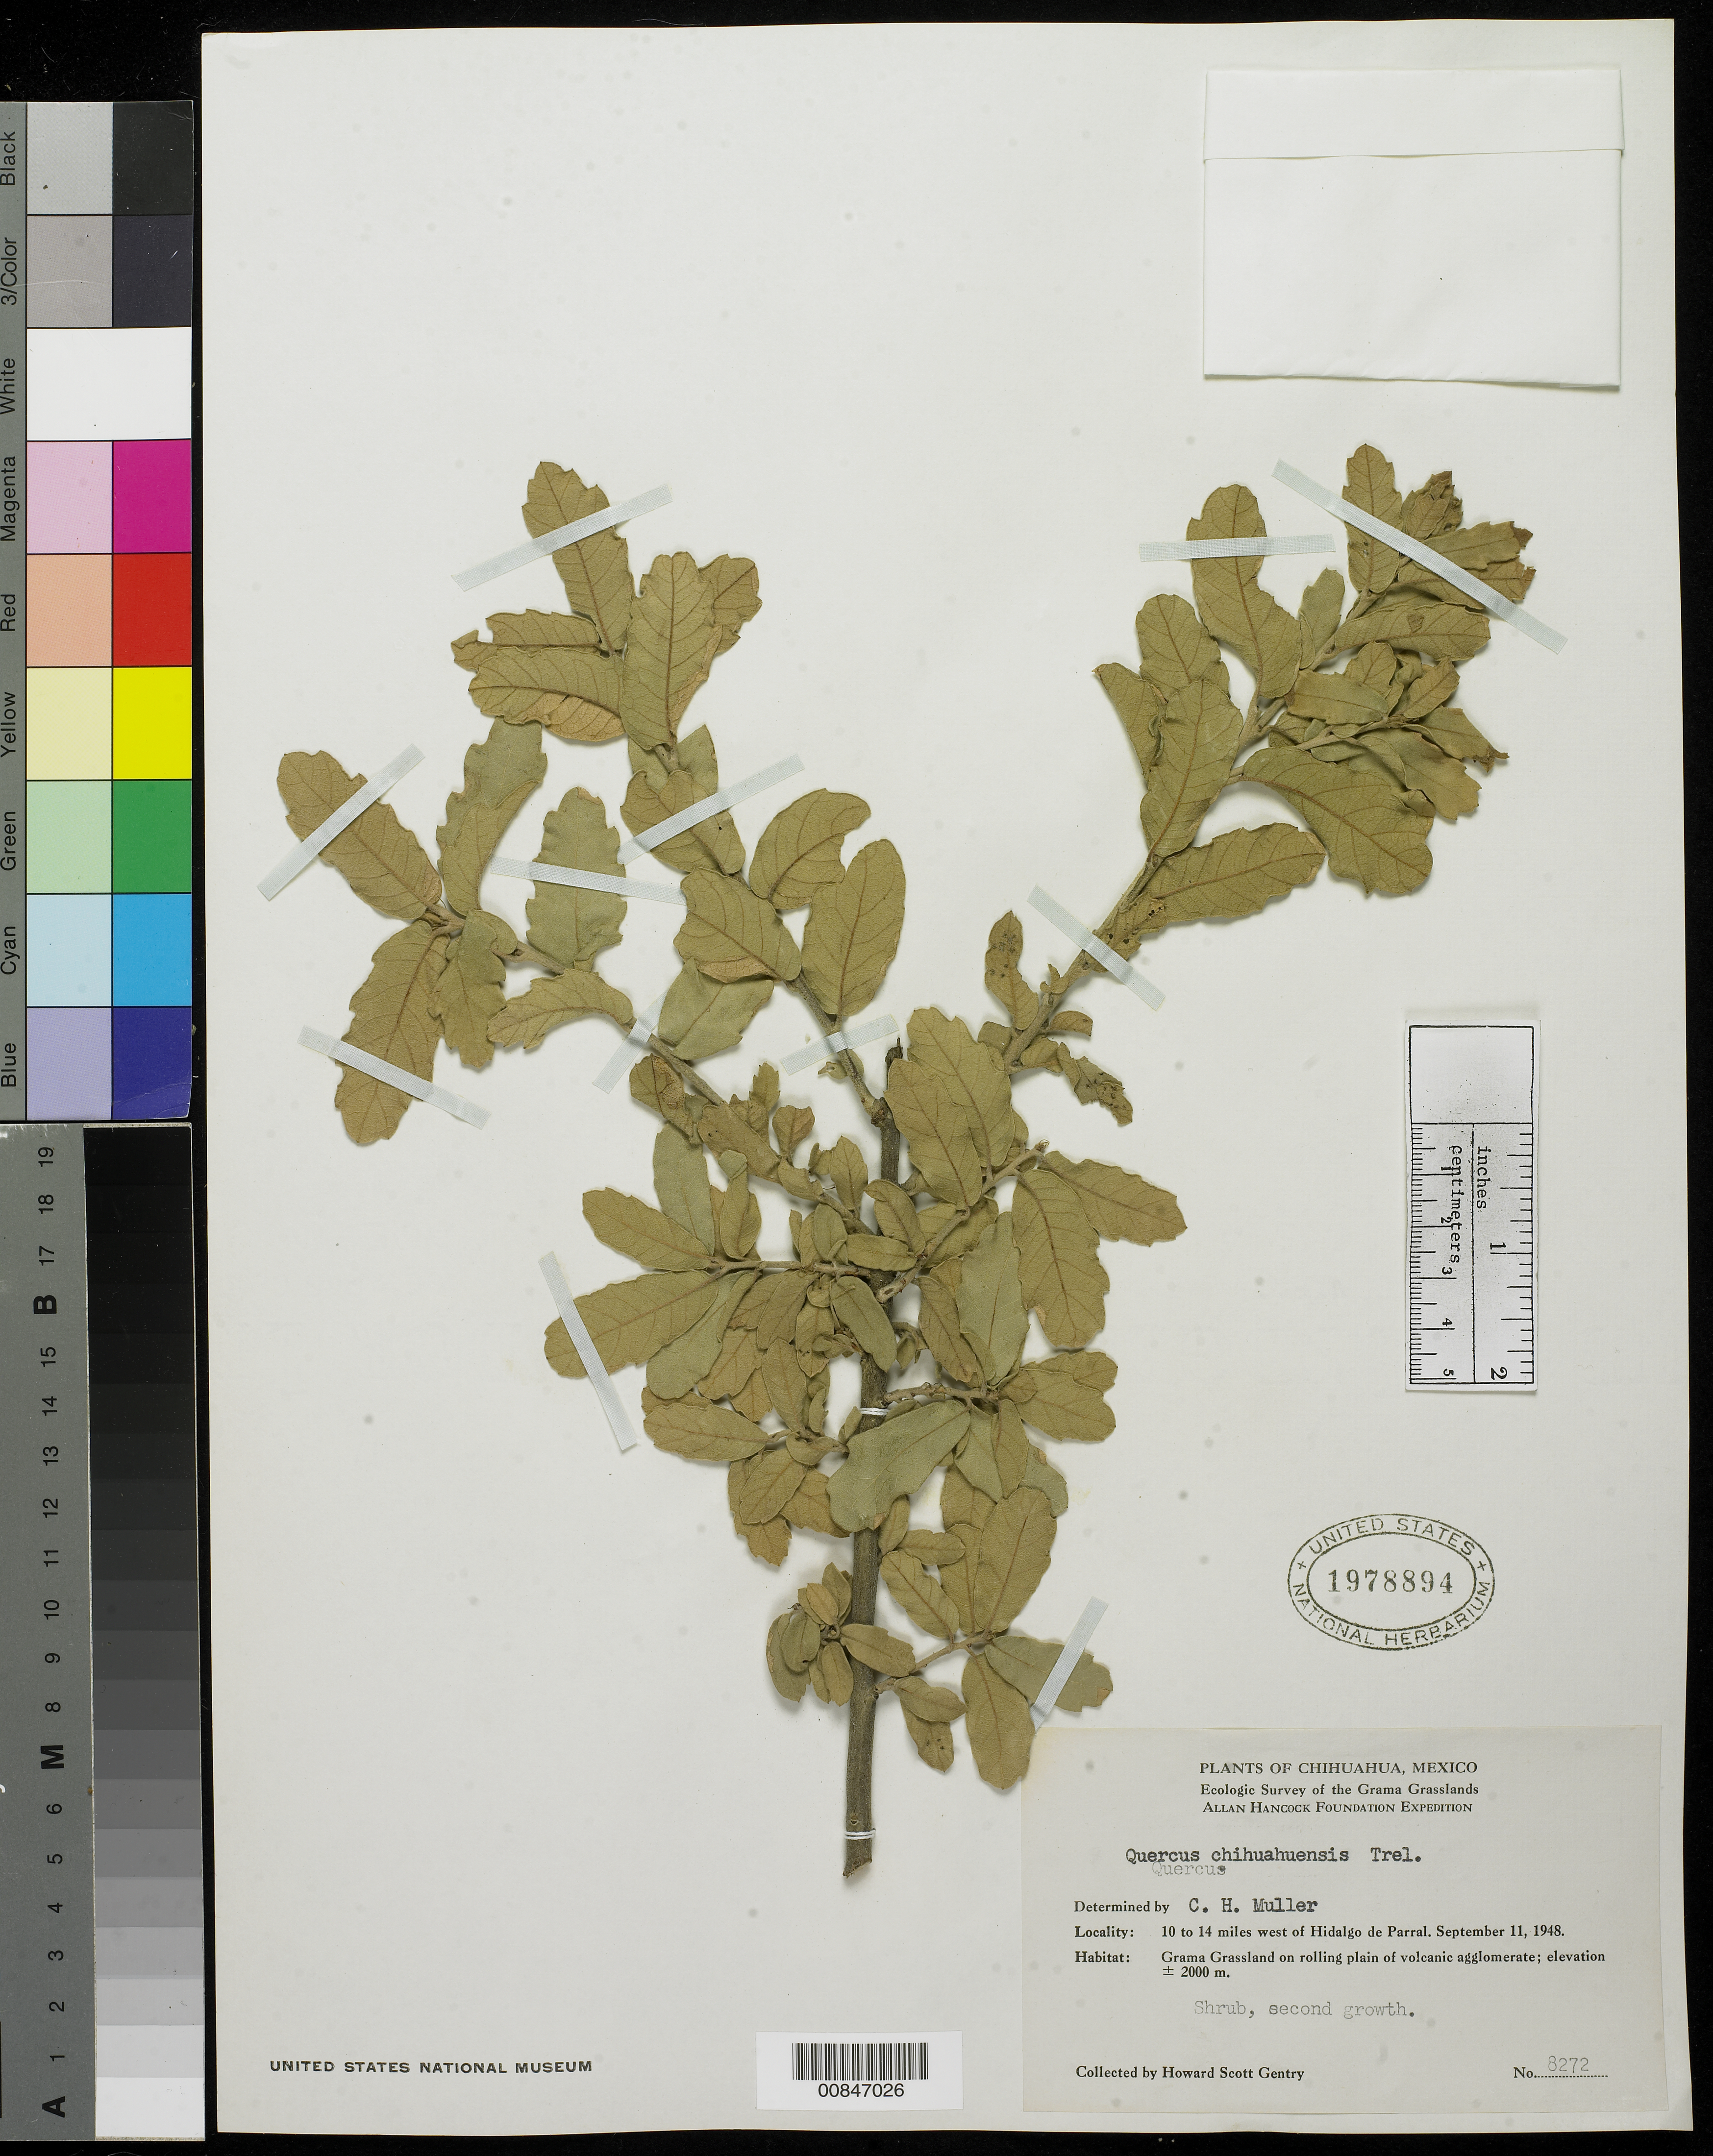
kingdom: Plantae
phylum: Tracheophyta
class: Magnoliopsida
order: Fagales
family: Fagaceae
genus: Quercus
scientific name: Quercus chihuahuensis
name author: Trel.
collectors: H. S. Gentry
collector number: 8272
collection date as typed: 11 Sep 1948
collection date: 1948-09-11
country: Mexico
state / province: Chihuahua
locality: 10 to 14 miles west of Hidalgo de Parral.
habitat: Grama Grassland on rolling plain of volcanic agglomerate.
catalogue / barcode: US 1978894